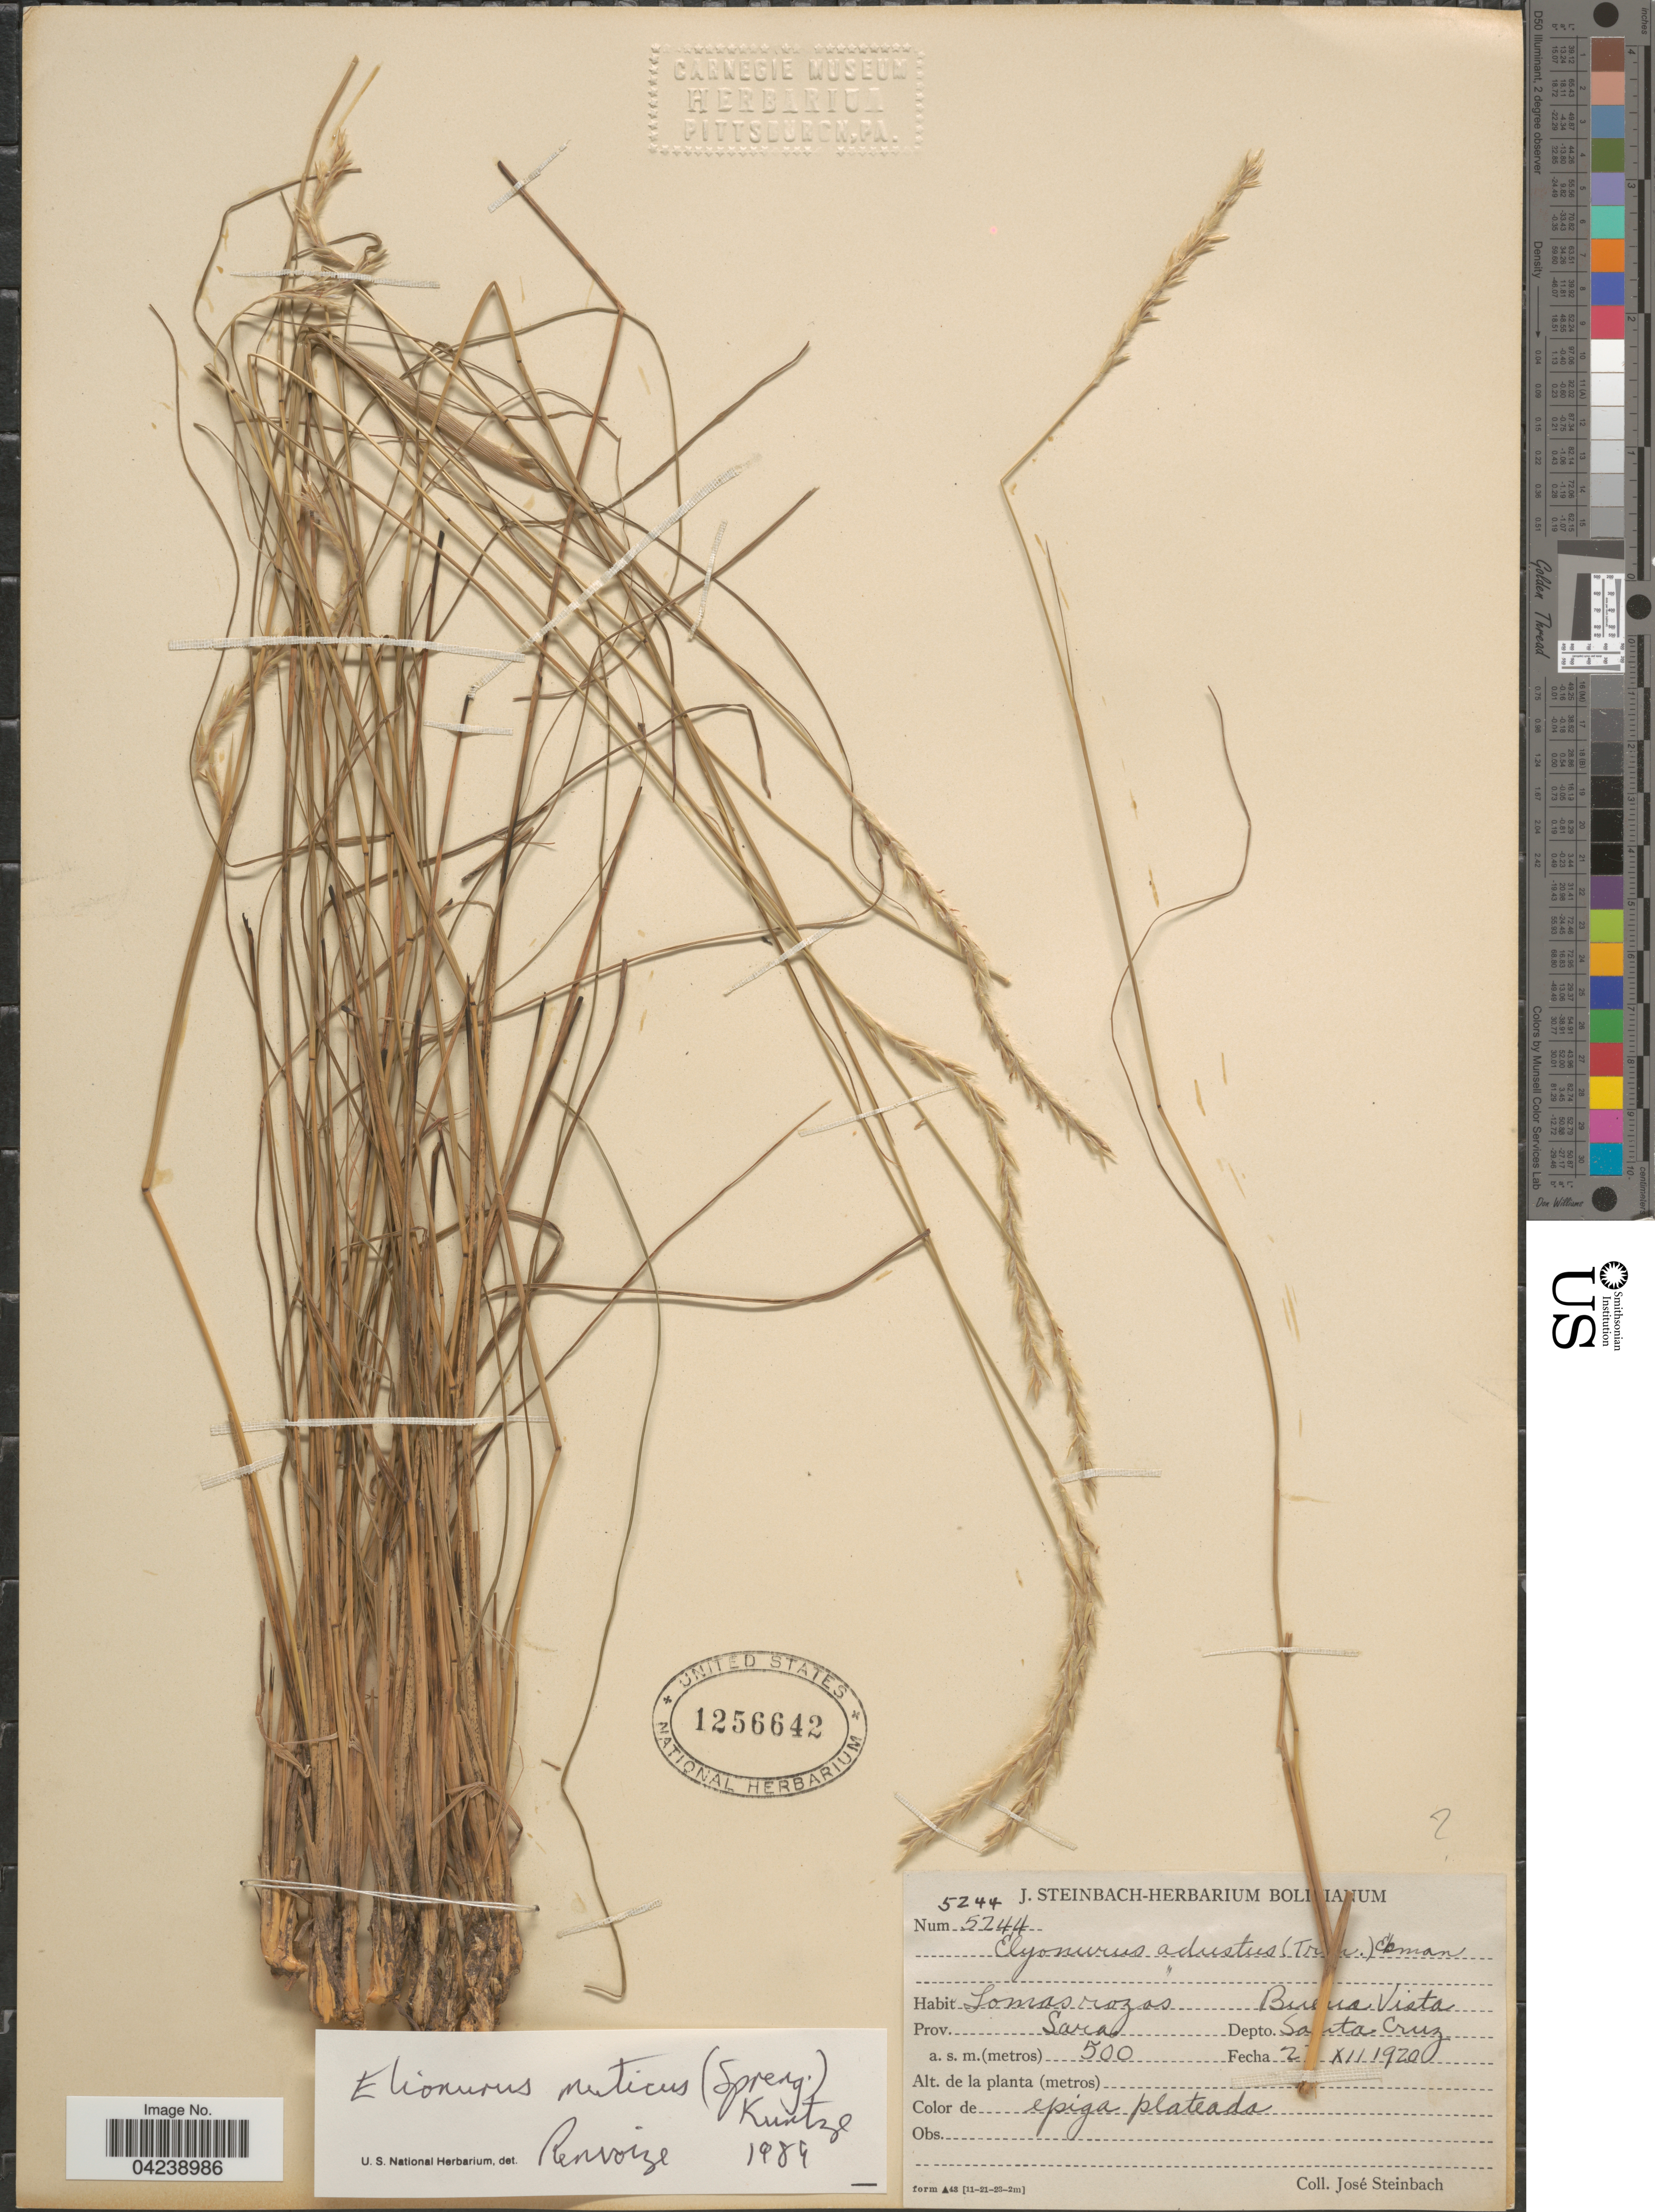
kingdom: Plantae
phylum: Tracheophyta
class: Liliopsida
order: Poales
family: Poaceae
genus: Elionurus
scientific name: Elionurus muticus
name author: (Spreng.) Kuntze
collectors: J. Steinbach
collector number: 5244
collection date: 1920-12-27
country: Bolivia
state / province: Santa Cruz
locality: Lomas rozas. Buena Vista. Prov. Sara. Depto. Santa Cruz.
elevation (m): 500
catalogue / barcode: US 1256642